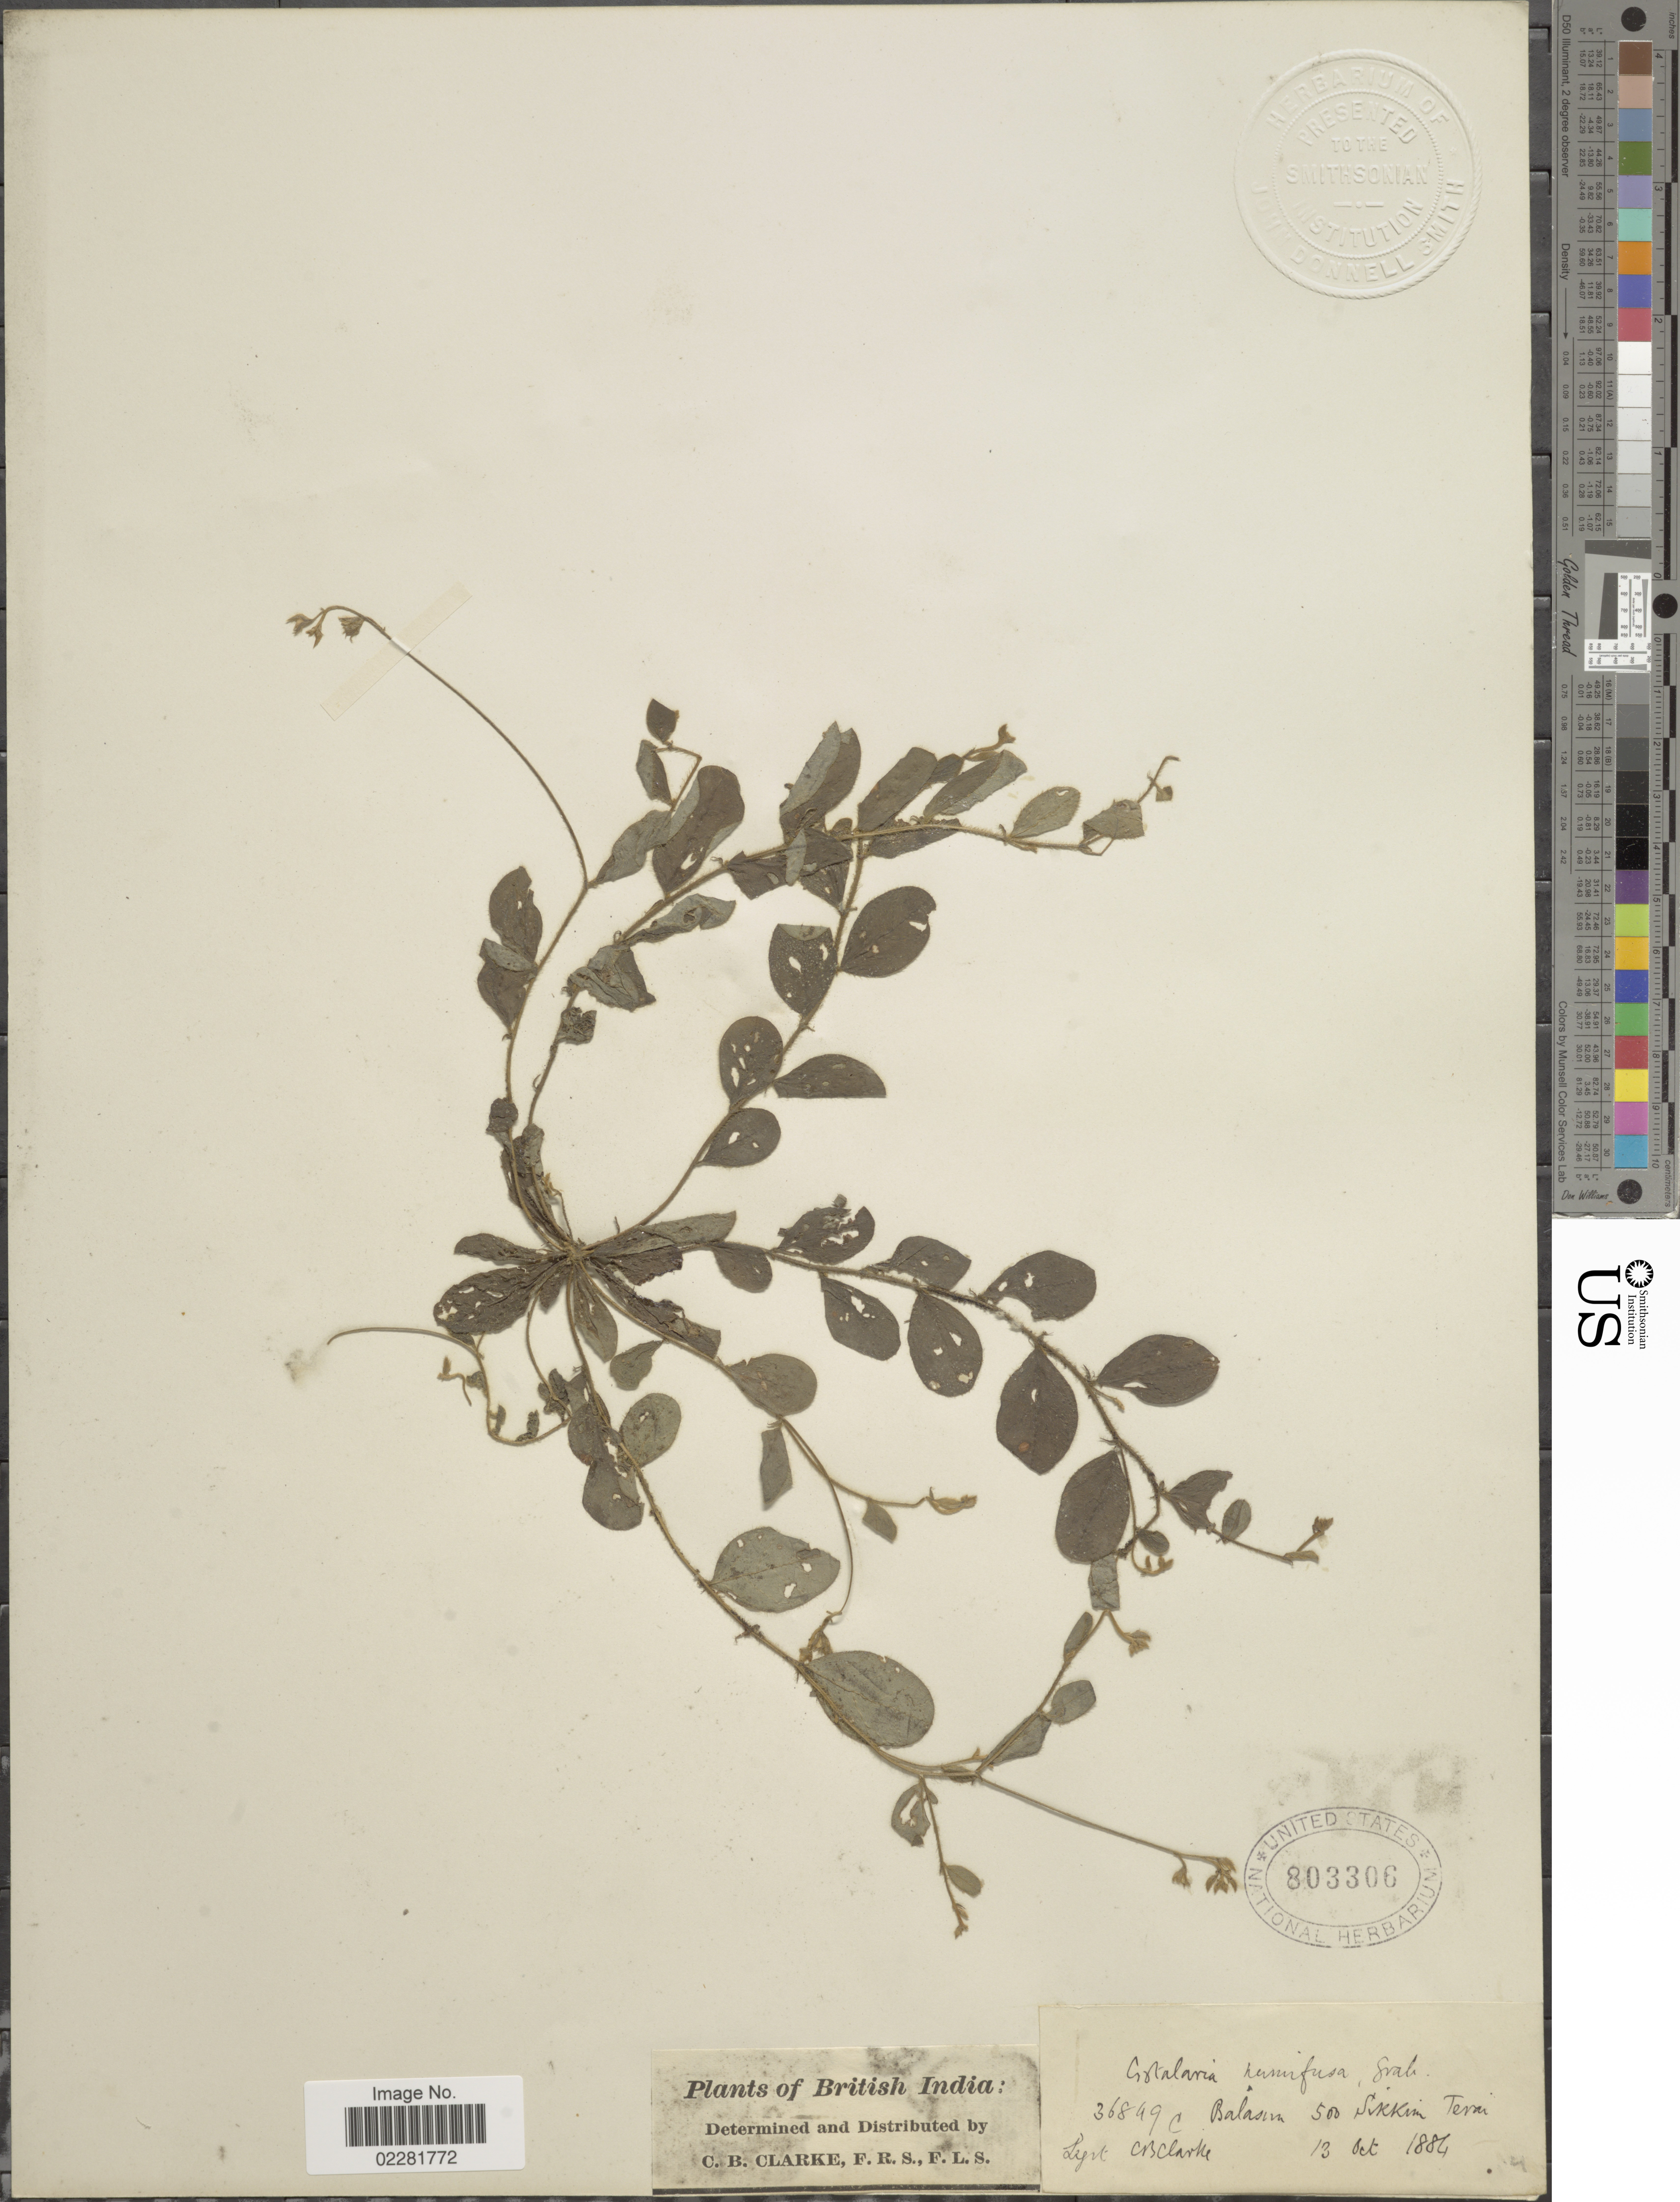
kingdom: Plantae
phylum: Tracheophyta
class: Magnoliopsida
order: Fabales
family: Fabaceae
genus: Crotalaria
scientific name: Crotalaria acicularis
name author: Ham.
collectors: C. B. Clarke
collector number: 36849C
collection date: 1884-10-13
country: India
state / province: Sikkim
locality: British India, Balaswa [interpreted], Sikkim Terai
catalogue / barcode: US 8033061